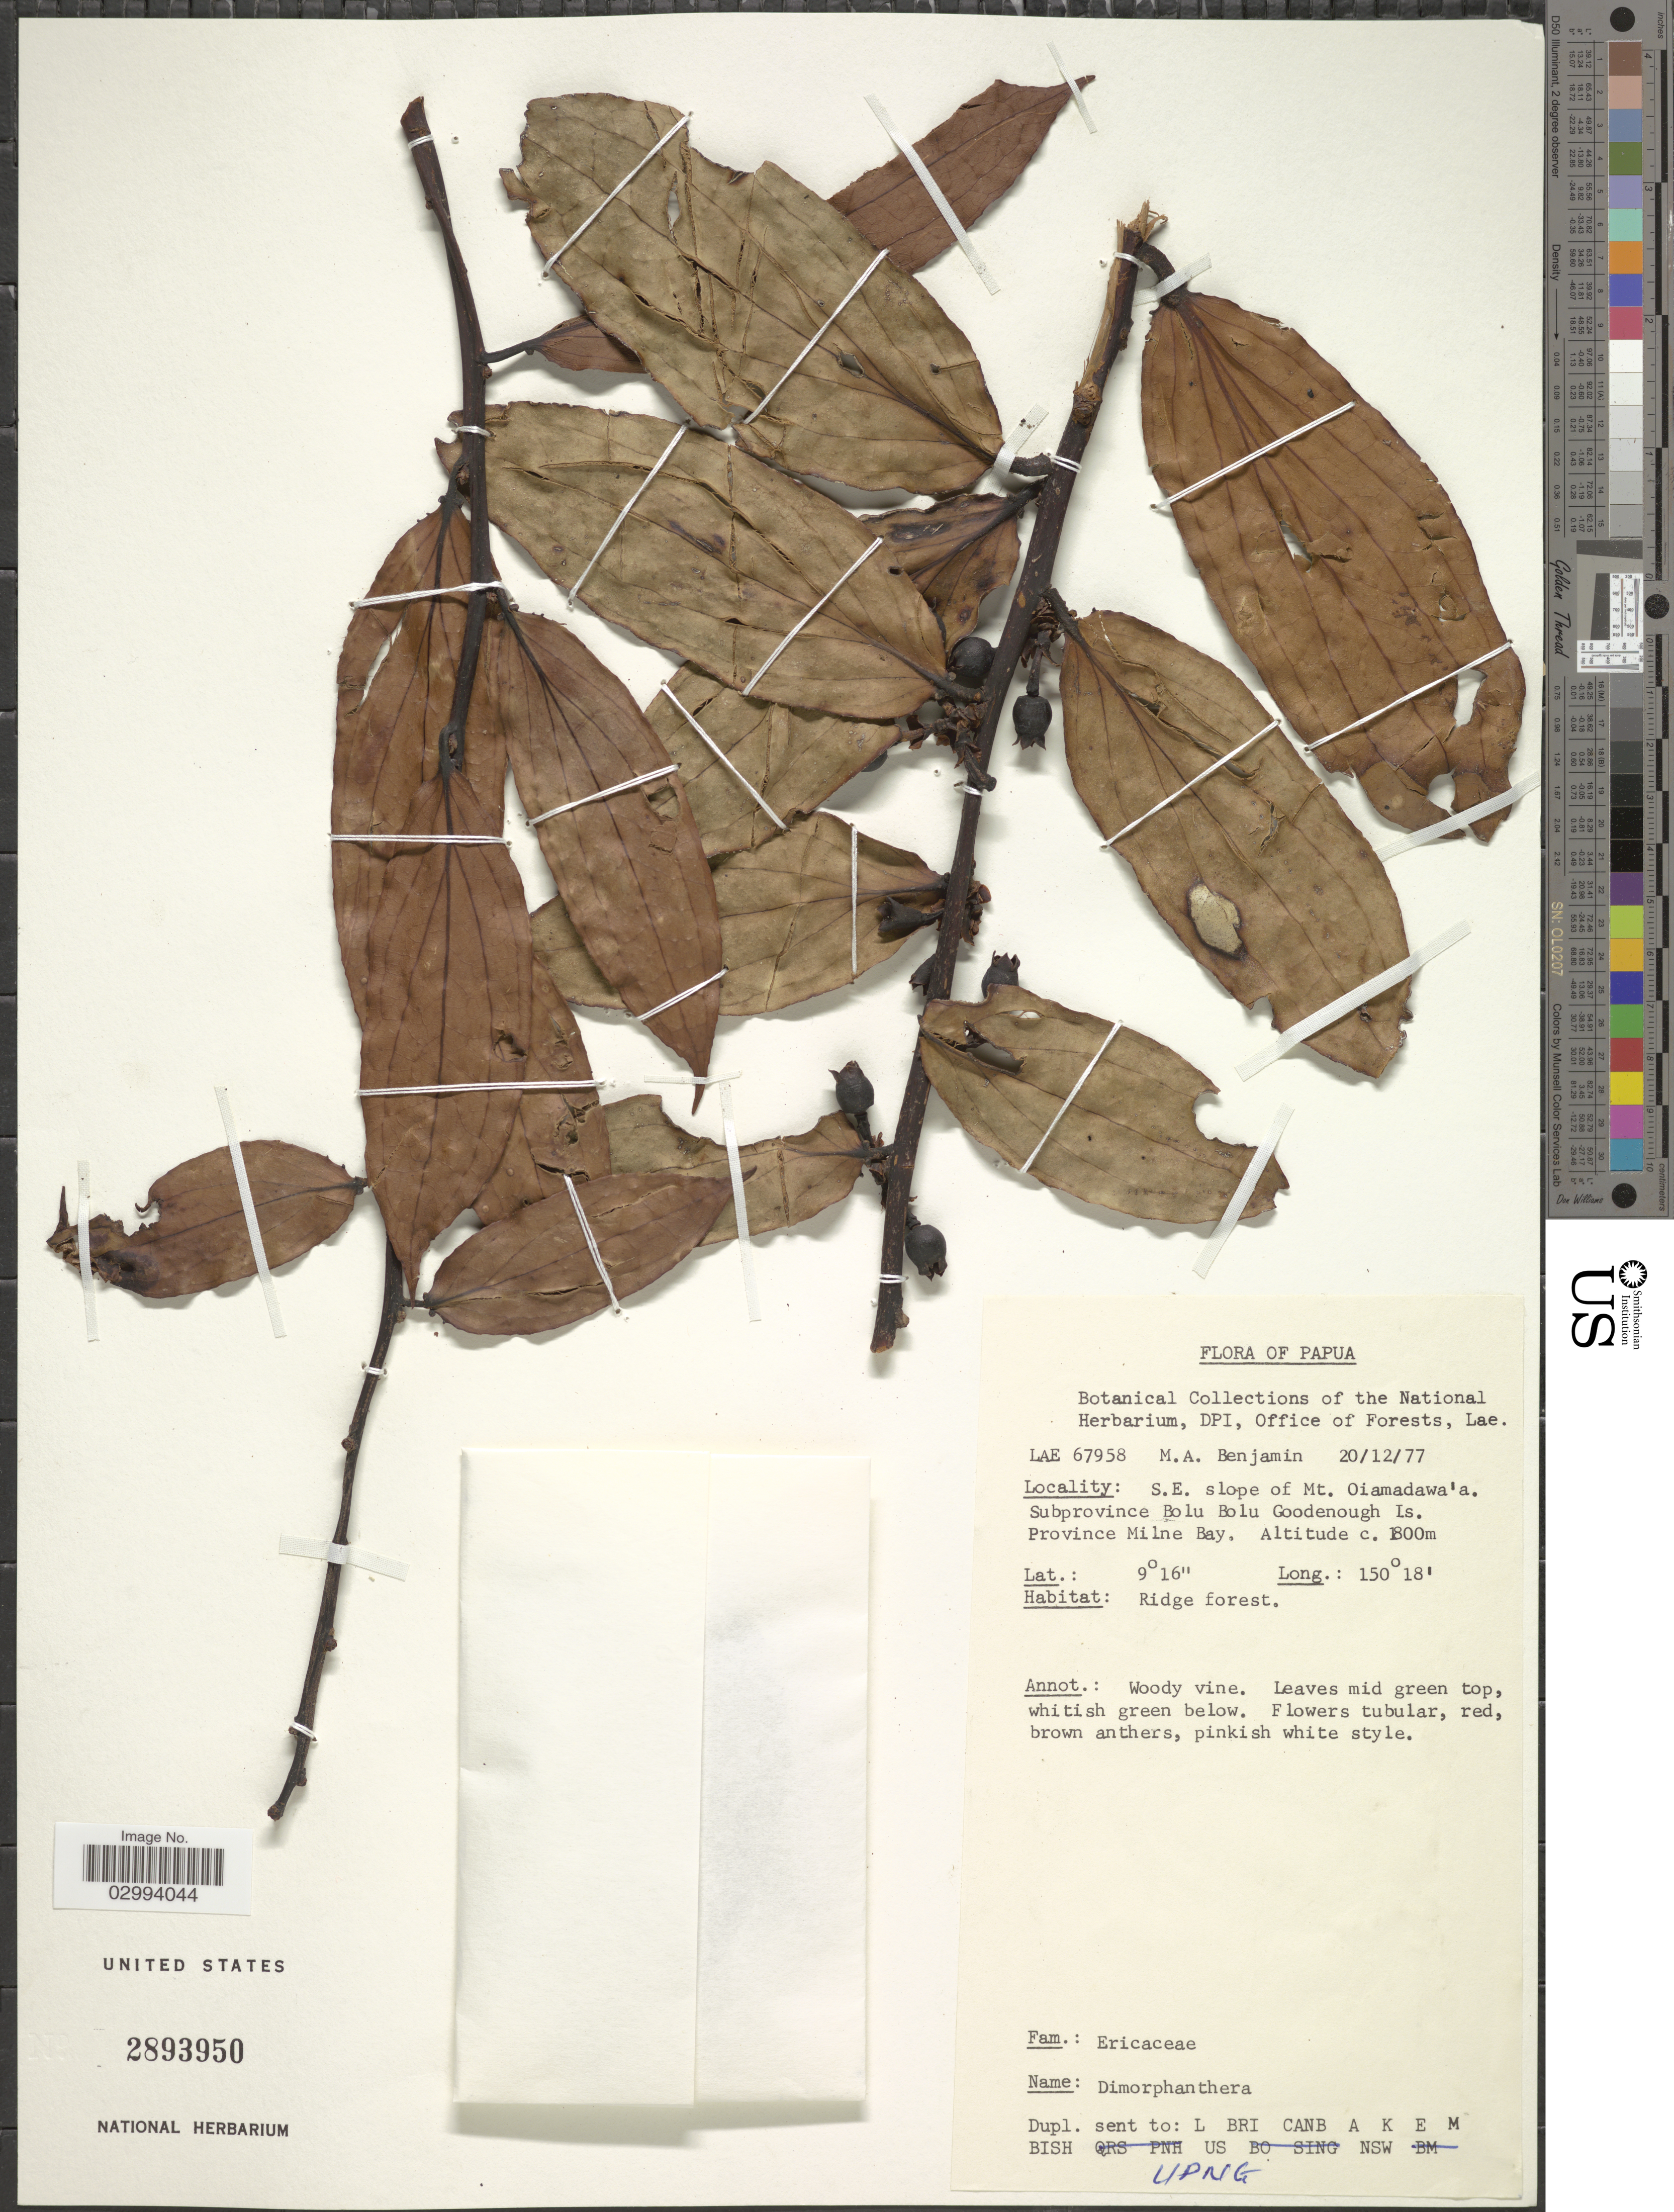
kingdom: Plantae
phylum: Tracheophyta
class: Magnoliopsida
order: Ericales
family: Ericaceae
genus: Dimorphanthera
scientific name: Dimorphanthera sp.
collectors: M. Benjamin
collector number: LAE67958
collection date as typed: Transcribed d/m/y: 20/12/77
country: Papua New Guinea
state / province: Milne Bay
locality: Papua. S.E. slope of Mt. Oiamadawa'a. Subprovince Bolu Bolu Goodenough Is.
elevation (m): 1800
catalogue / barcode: US 2893950